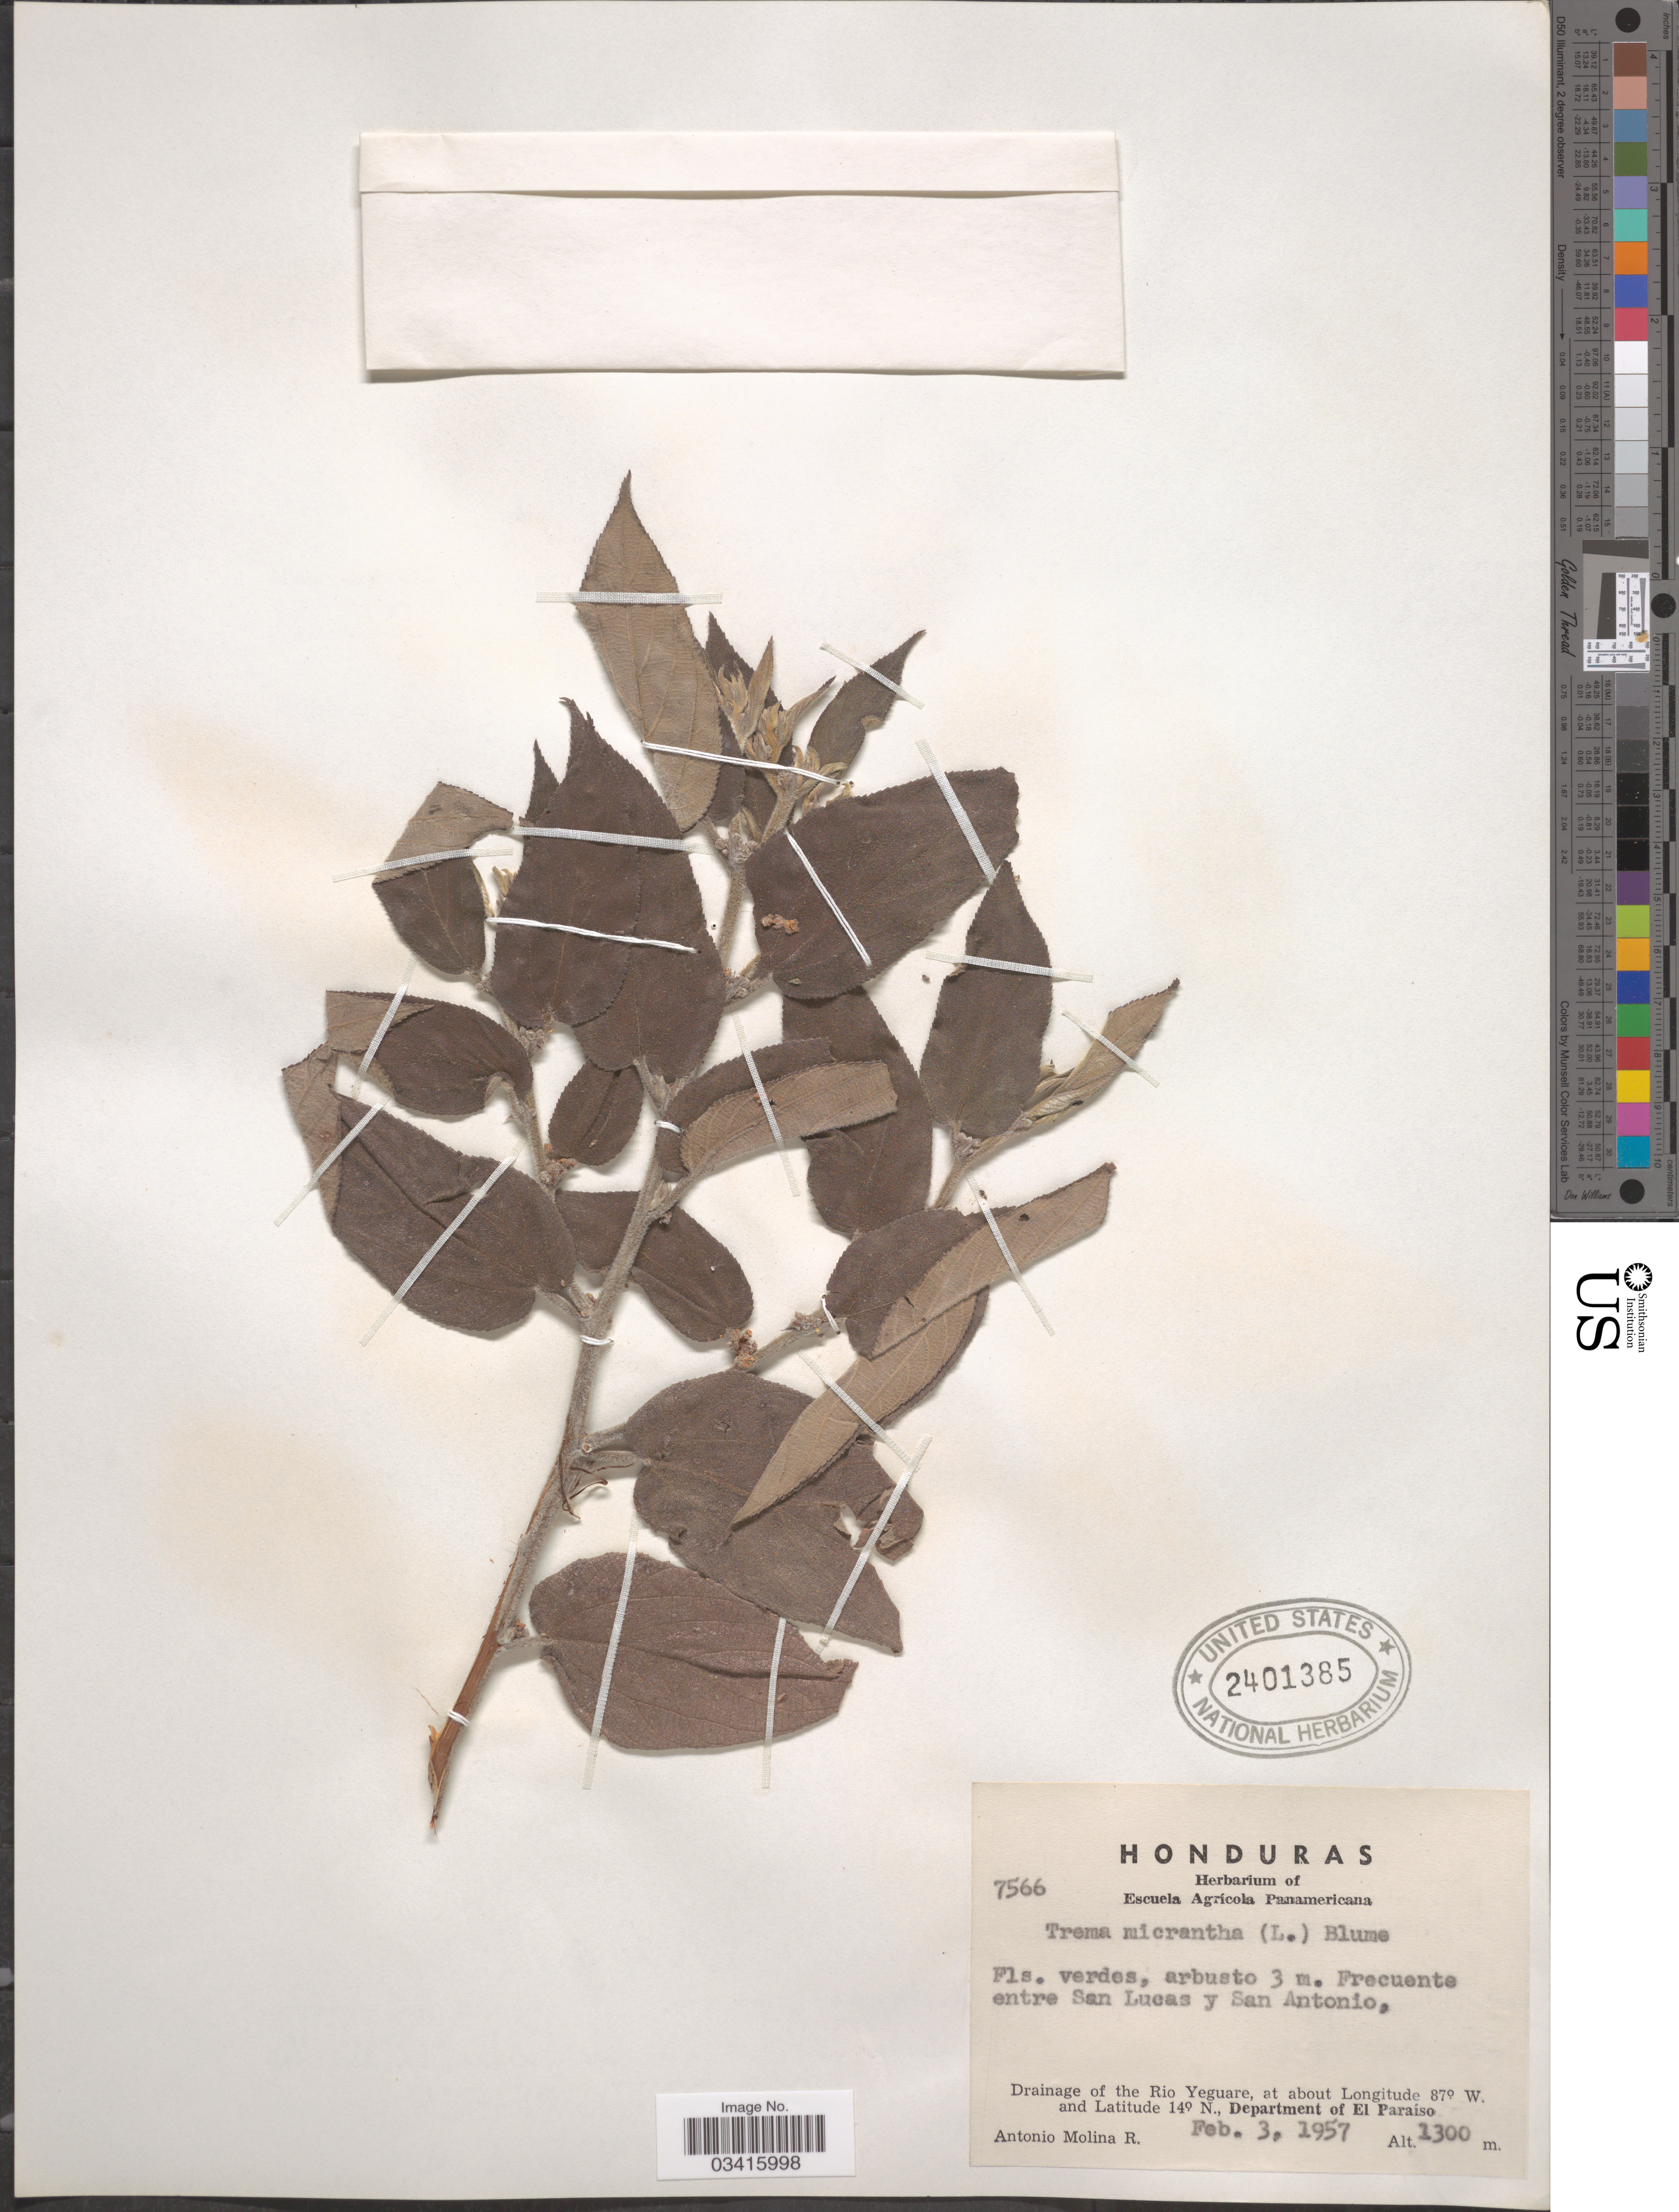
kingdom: Plantae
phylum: Tracheophyta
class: Magnoliopsida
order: Rosales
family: Cannabaceae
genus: Trema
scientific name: Trema micranthum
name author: (L.) Blume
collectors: A. Molina R.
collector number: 7566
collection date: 1957-02-03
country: Honduras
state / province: El Paraíso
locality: Frecuente entre San Lucas y San Antonio, Drainage of the Rio Yeguare, Department of El Paraíso.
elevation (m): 1300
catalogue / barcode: US 2401385